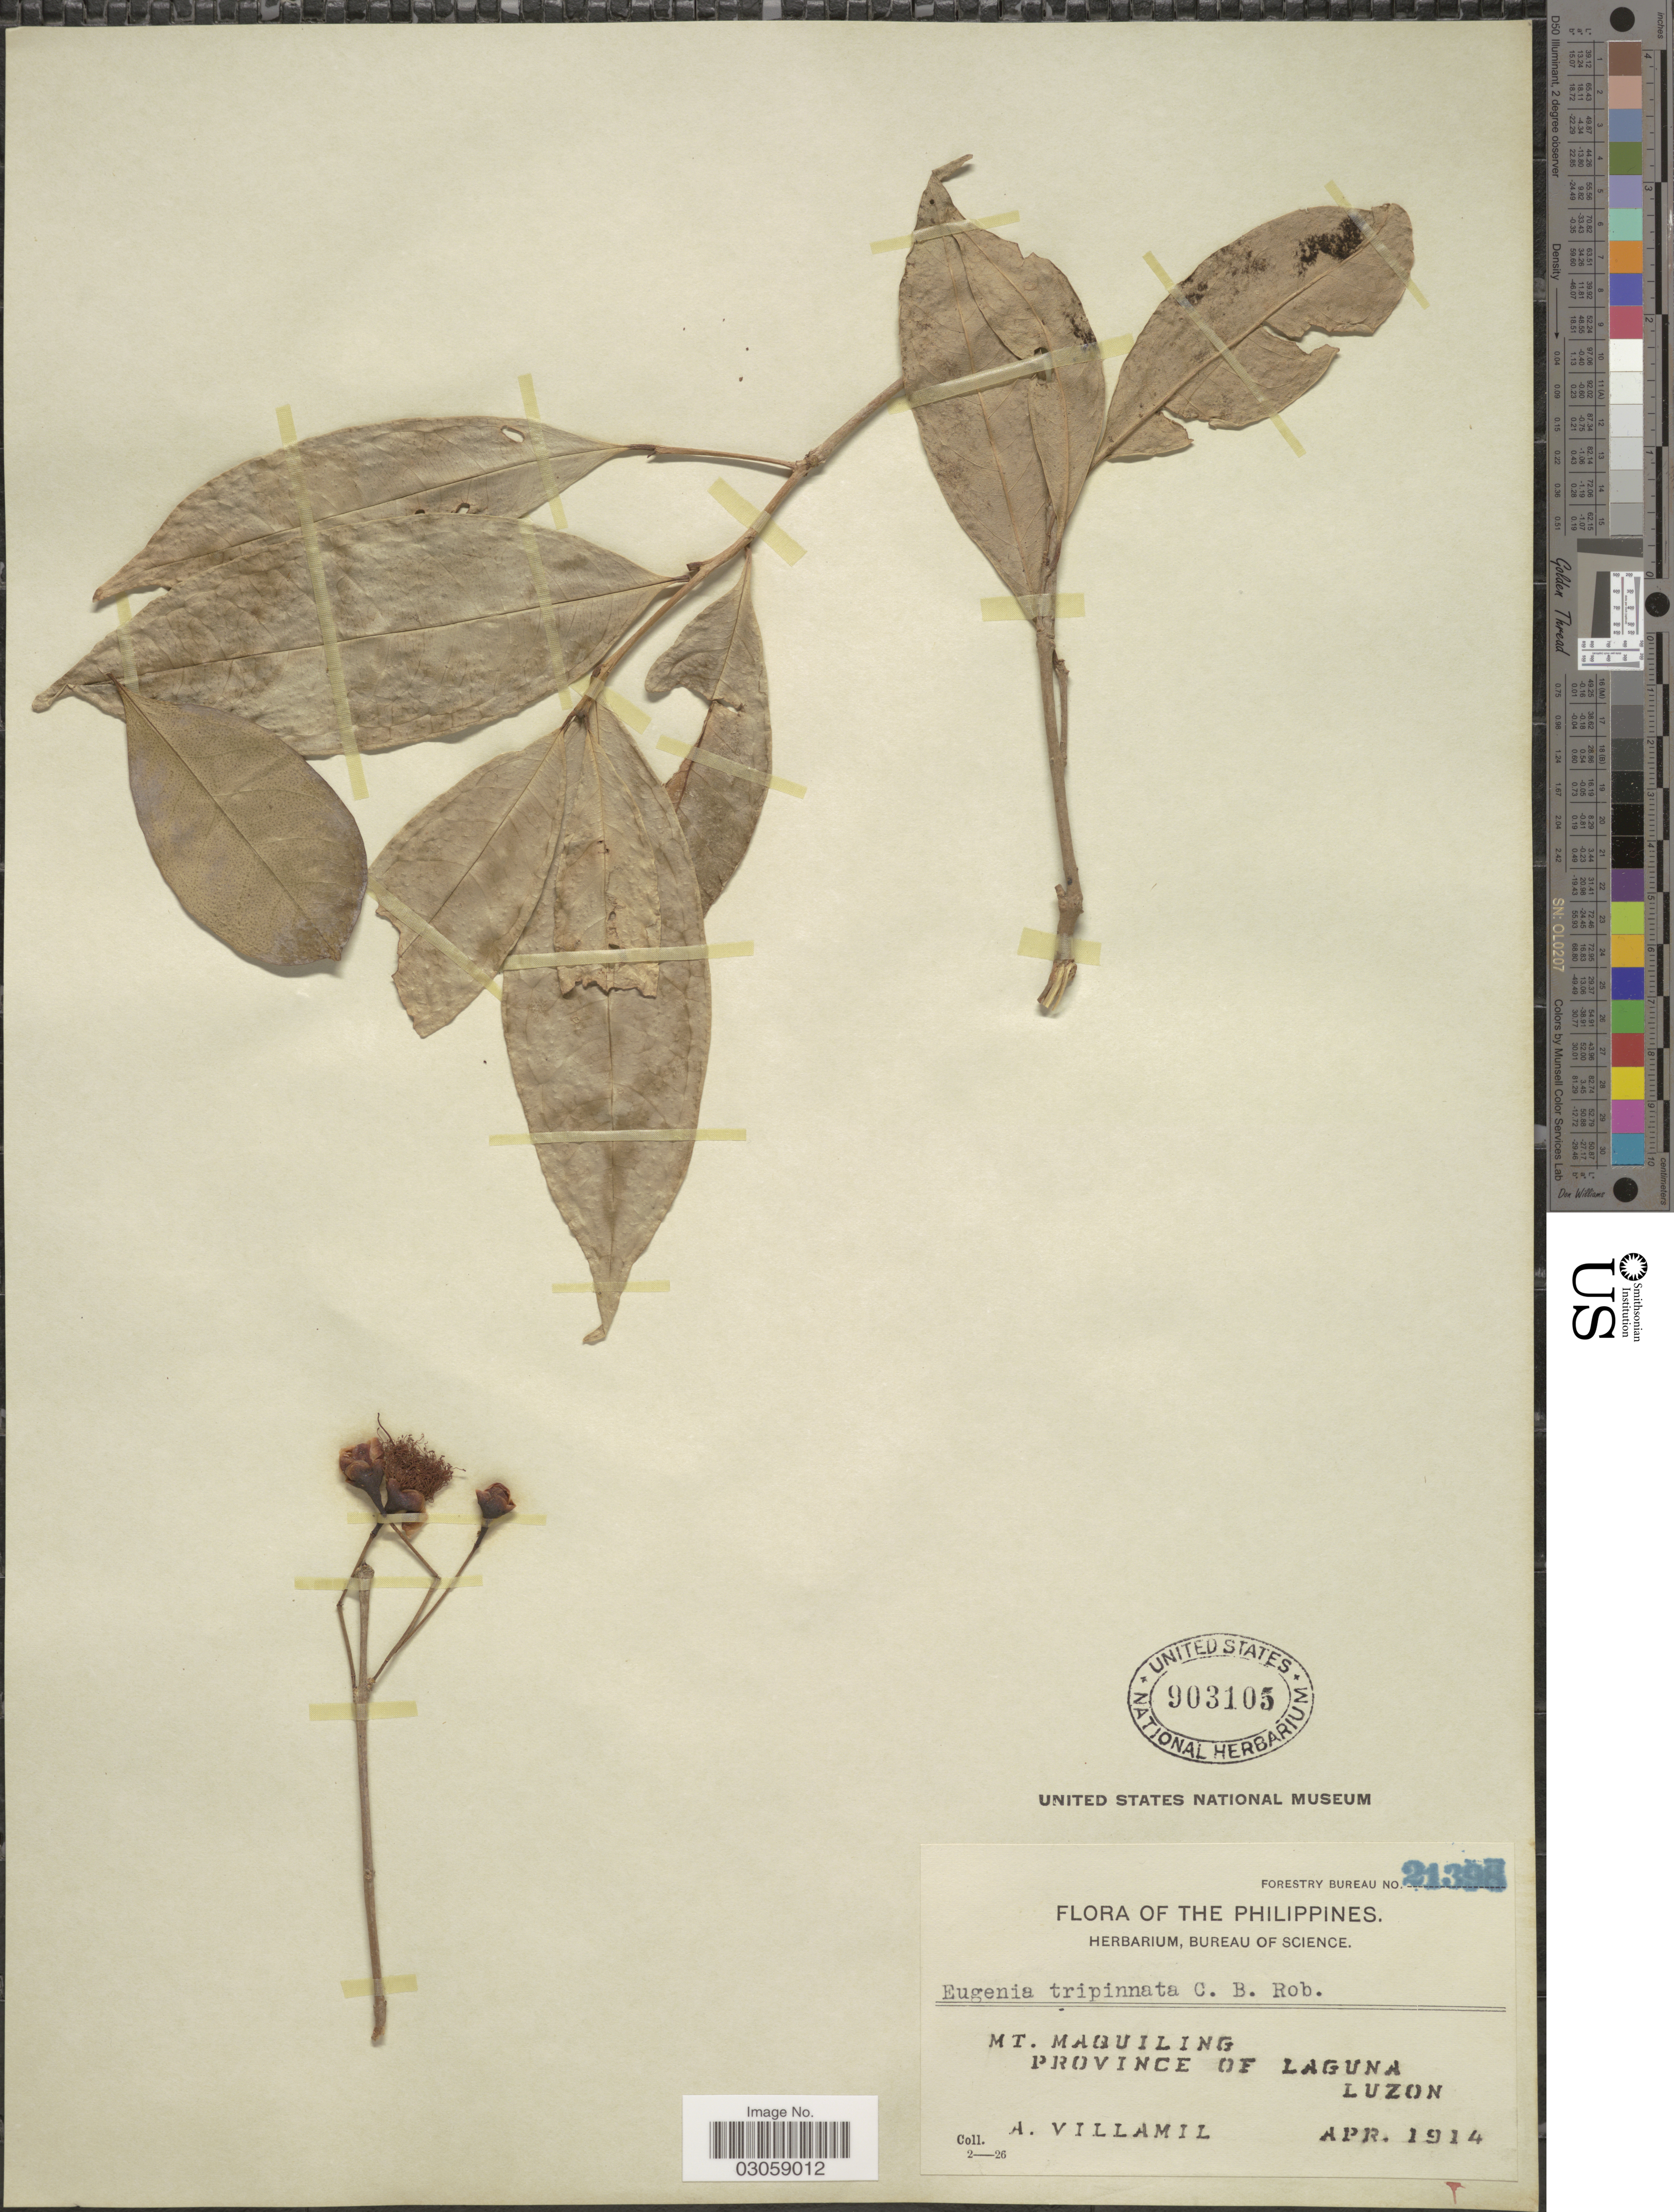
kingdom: Plantae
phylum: Tracheophyta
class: Magnoliopsida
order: Myrtales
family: Myrtaceae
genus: Syzygium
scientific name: Syzygium tripinnatum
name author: (Blanco) Merr.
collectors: A. Villamil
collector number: Forestry Bureau 21398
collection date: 1914-04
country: Philippines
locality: Mt. Maquiling, Province of Laguna, Luzon.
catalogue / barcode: US 903105